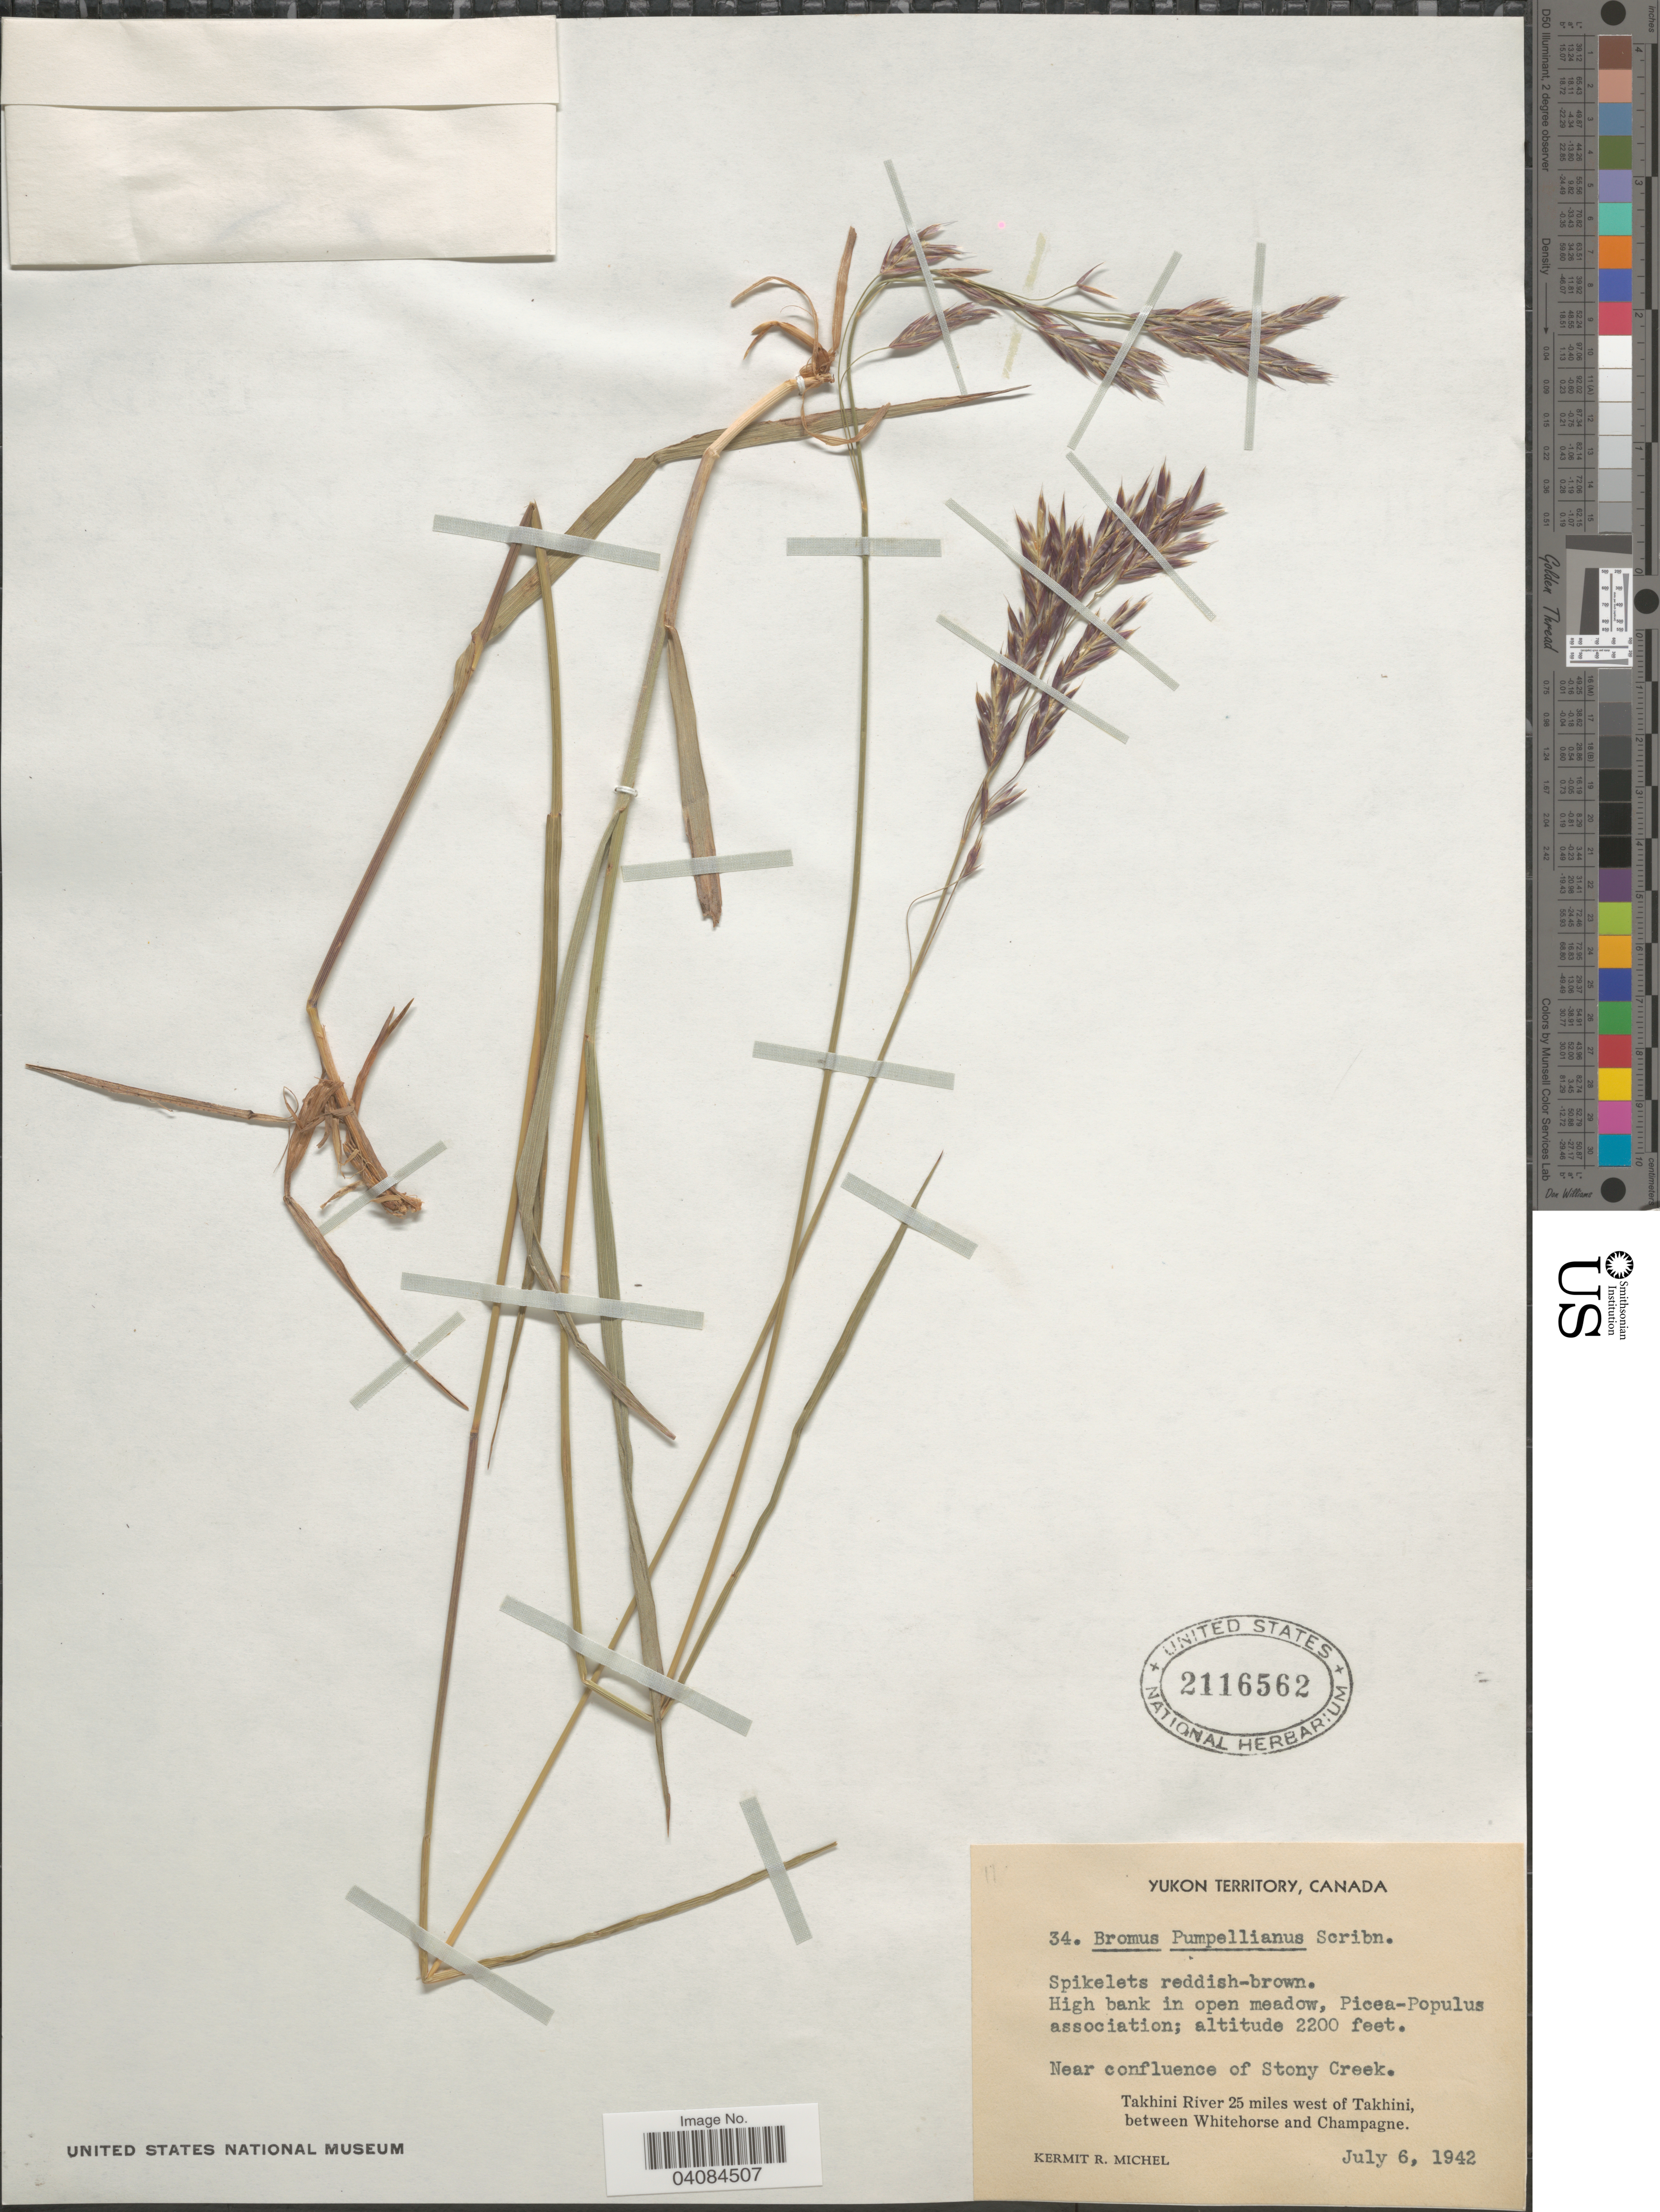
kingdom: Plantae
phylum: Tracheophyta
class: Liliopsida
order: Poales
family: Poaceae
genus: Bromus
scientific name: Bromus pumpellianus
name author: Scribn.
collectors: K. Michel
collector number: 34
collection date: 1942-07-06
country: Canada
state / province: Yukon Territory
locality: High bank in open meadow. Near confluence of Stony Creek. Takhini River 25 miles west of Takhini, between Whitehorse and Champagne.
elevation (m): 671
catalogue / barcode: US 2116562